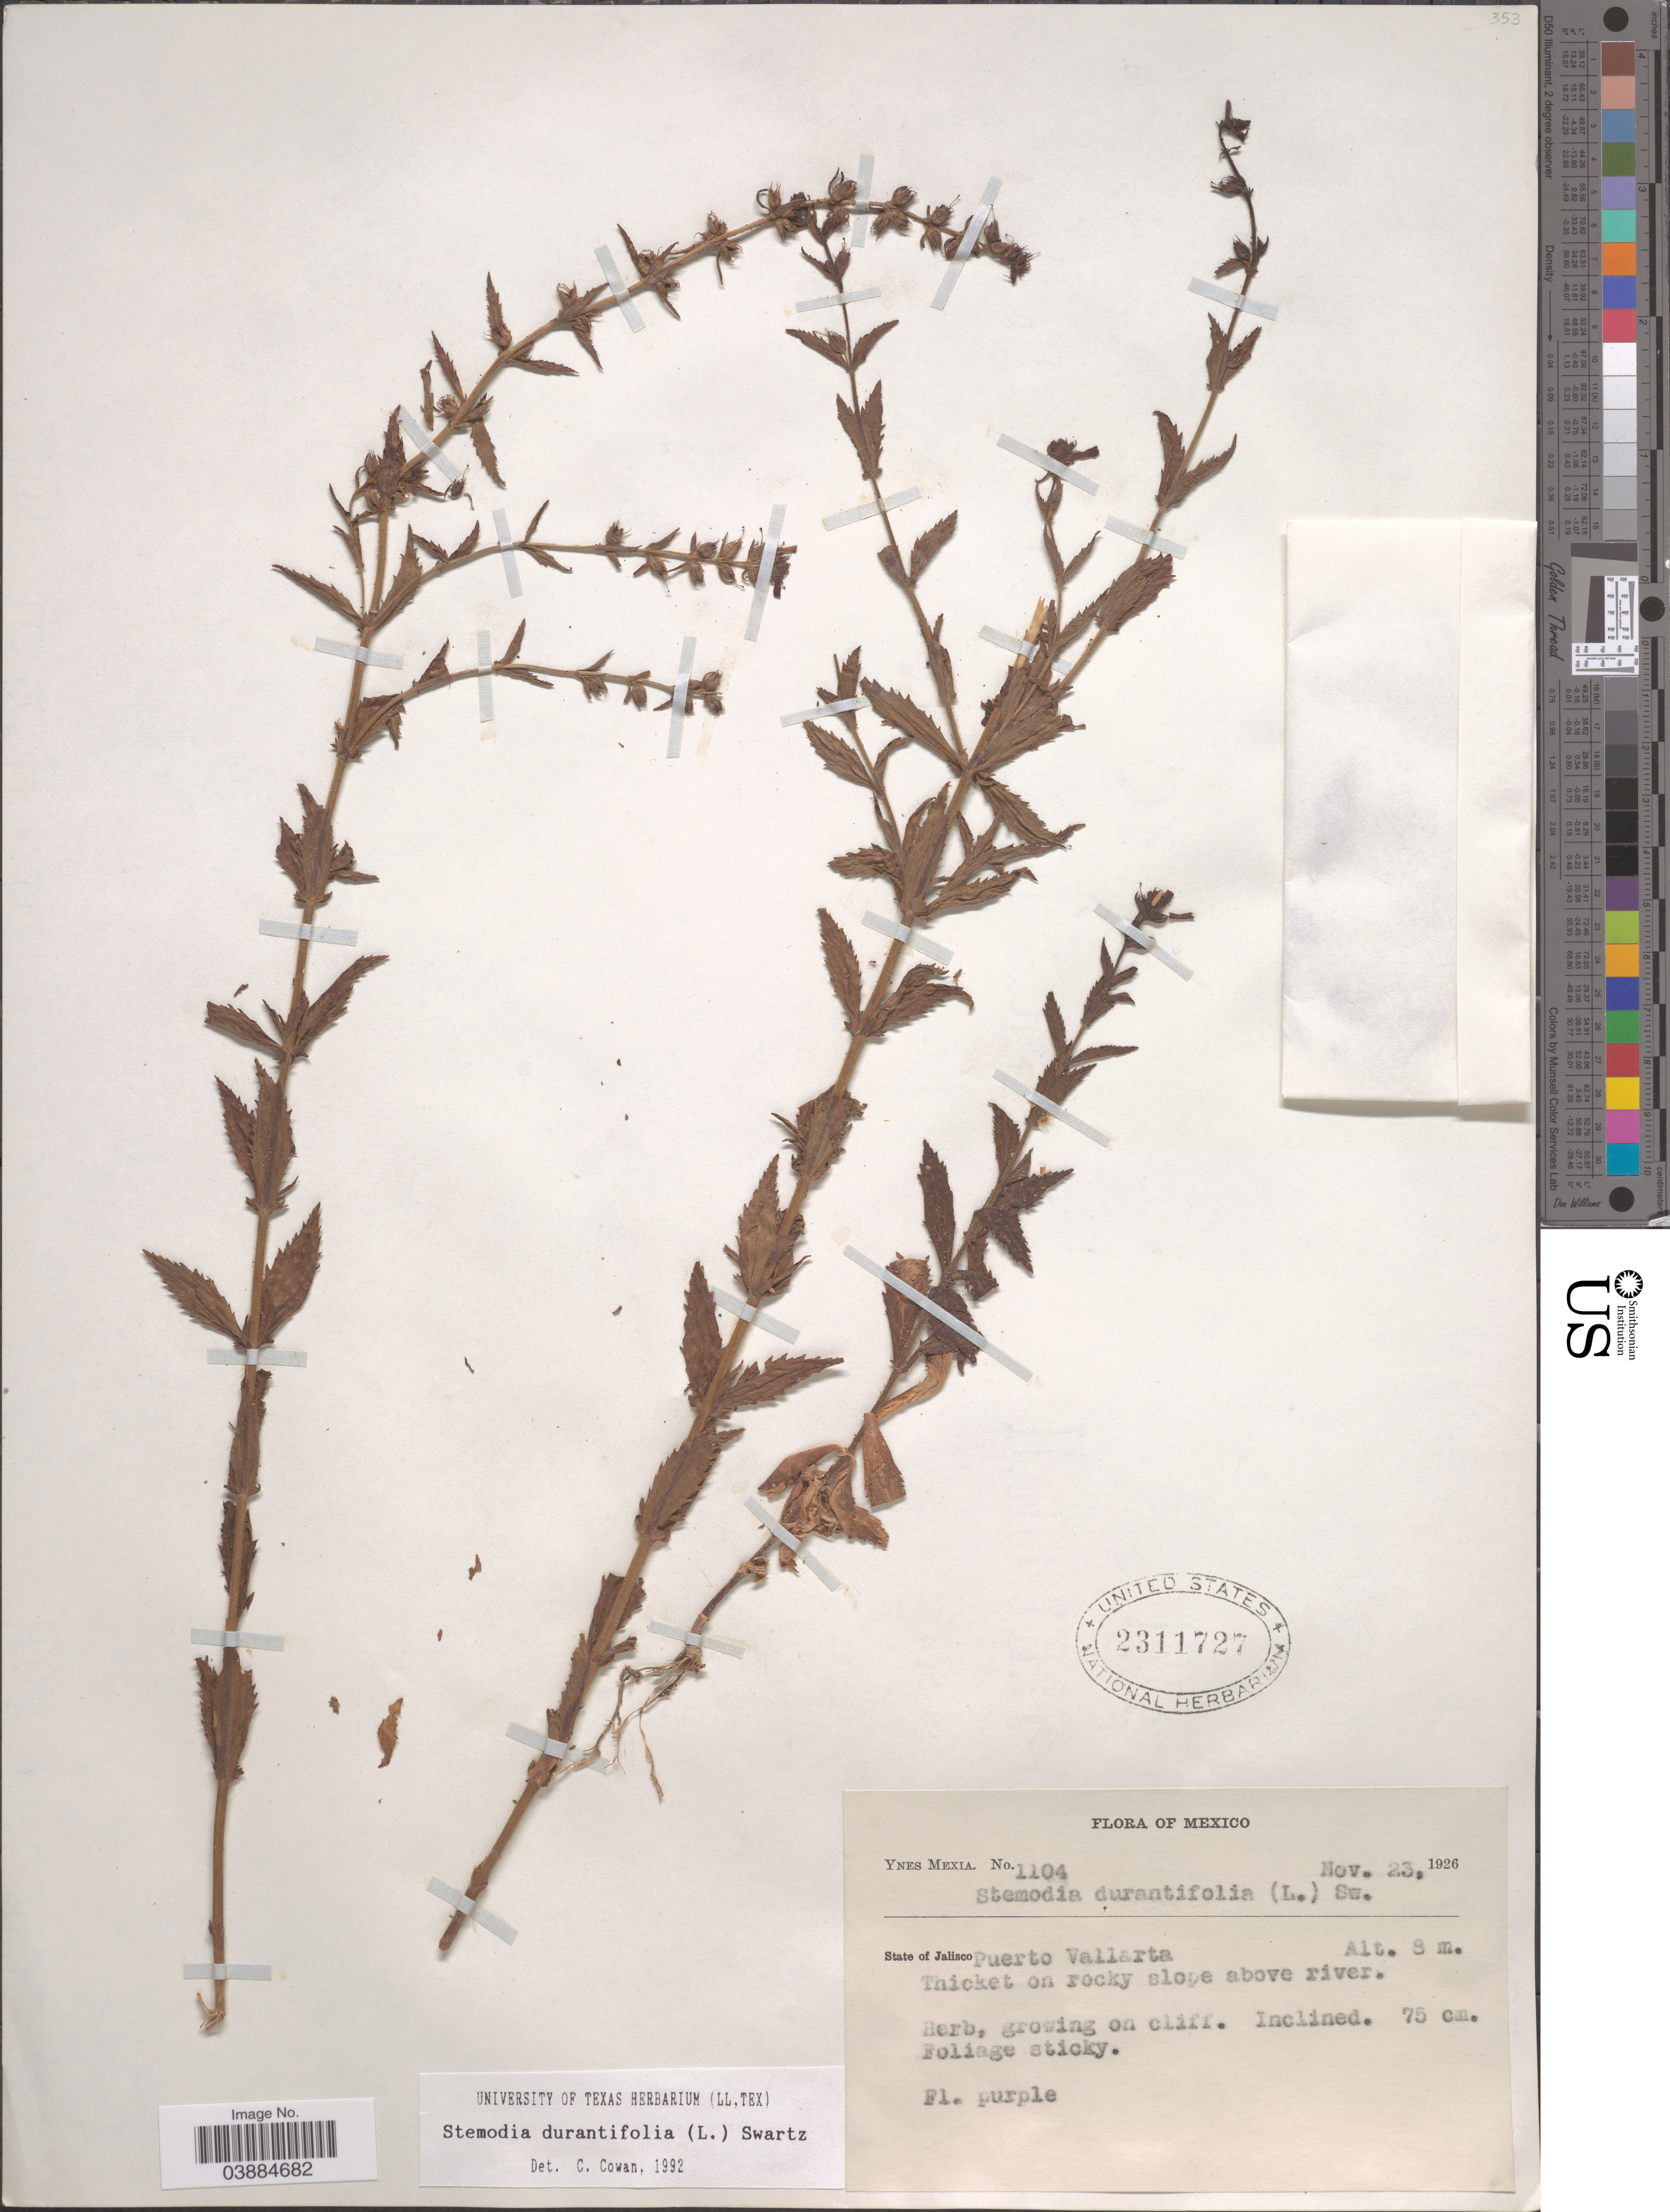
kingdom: Plantae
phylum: Tracheophyta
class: Magnoliopsida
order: Lamiales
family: Plantaginaceae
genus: Stemodia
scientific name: Stemodia durantifolia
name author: (L.) Sw.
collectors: Y. Mexia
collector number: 1104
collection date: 1926-11-23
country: Mexico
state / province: Jalisco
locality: Puerto Vallarta. Thicket on rocky slope above river.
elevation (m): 8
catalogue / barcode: US 2311727